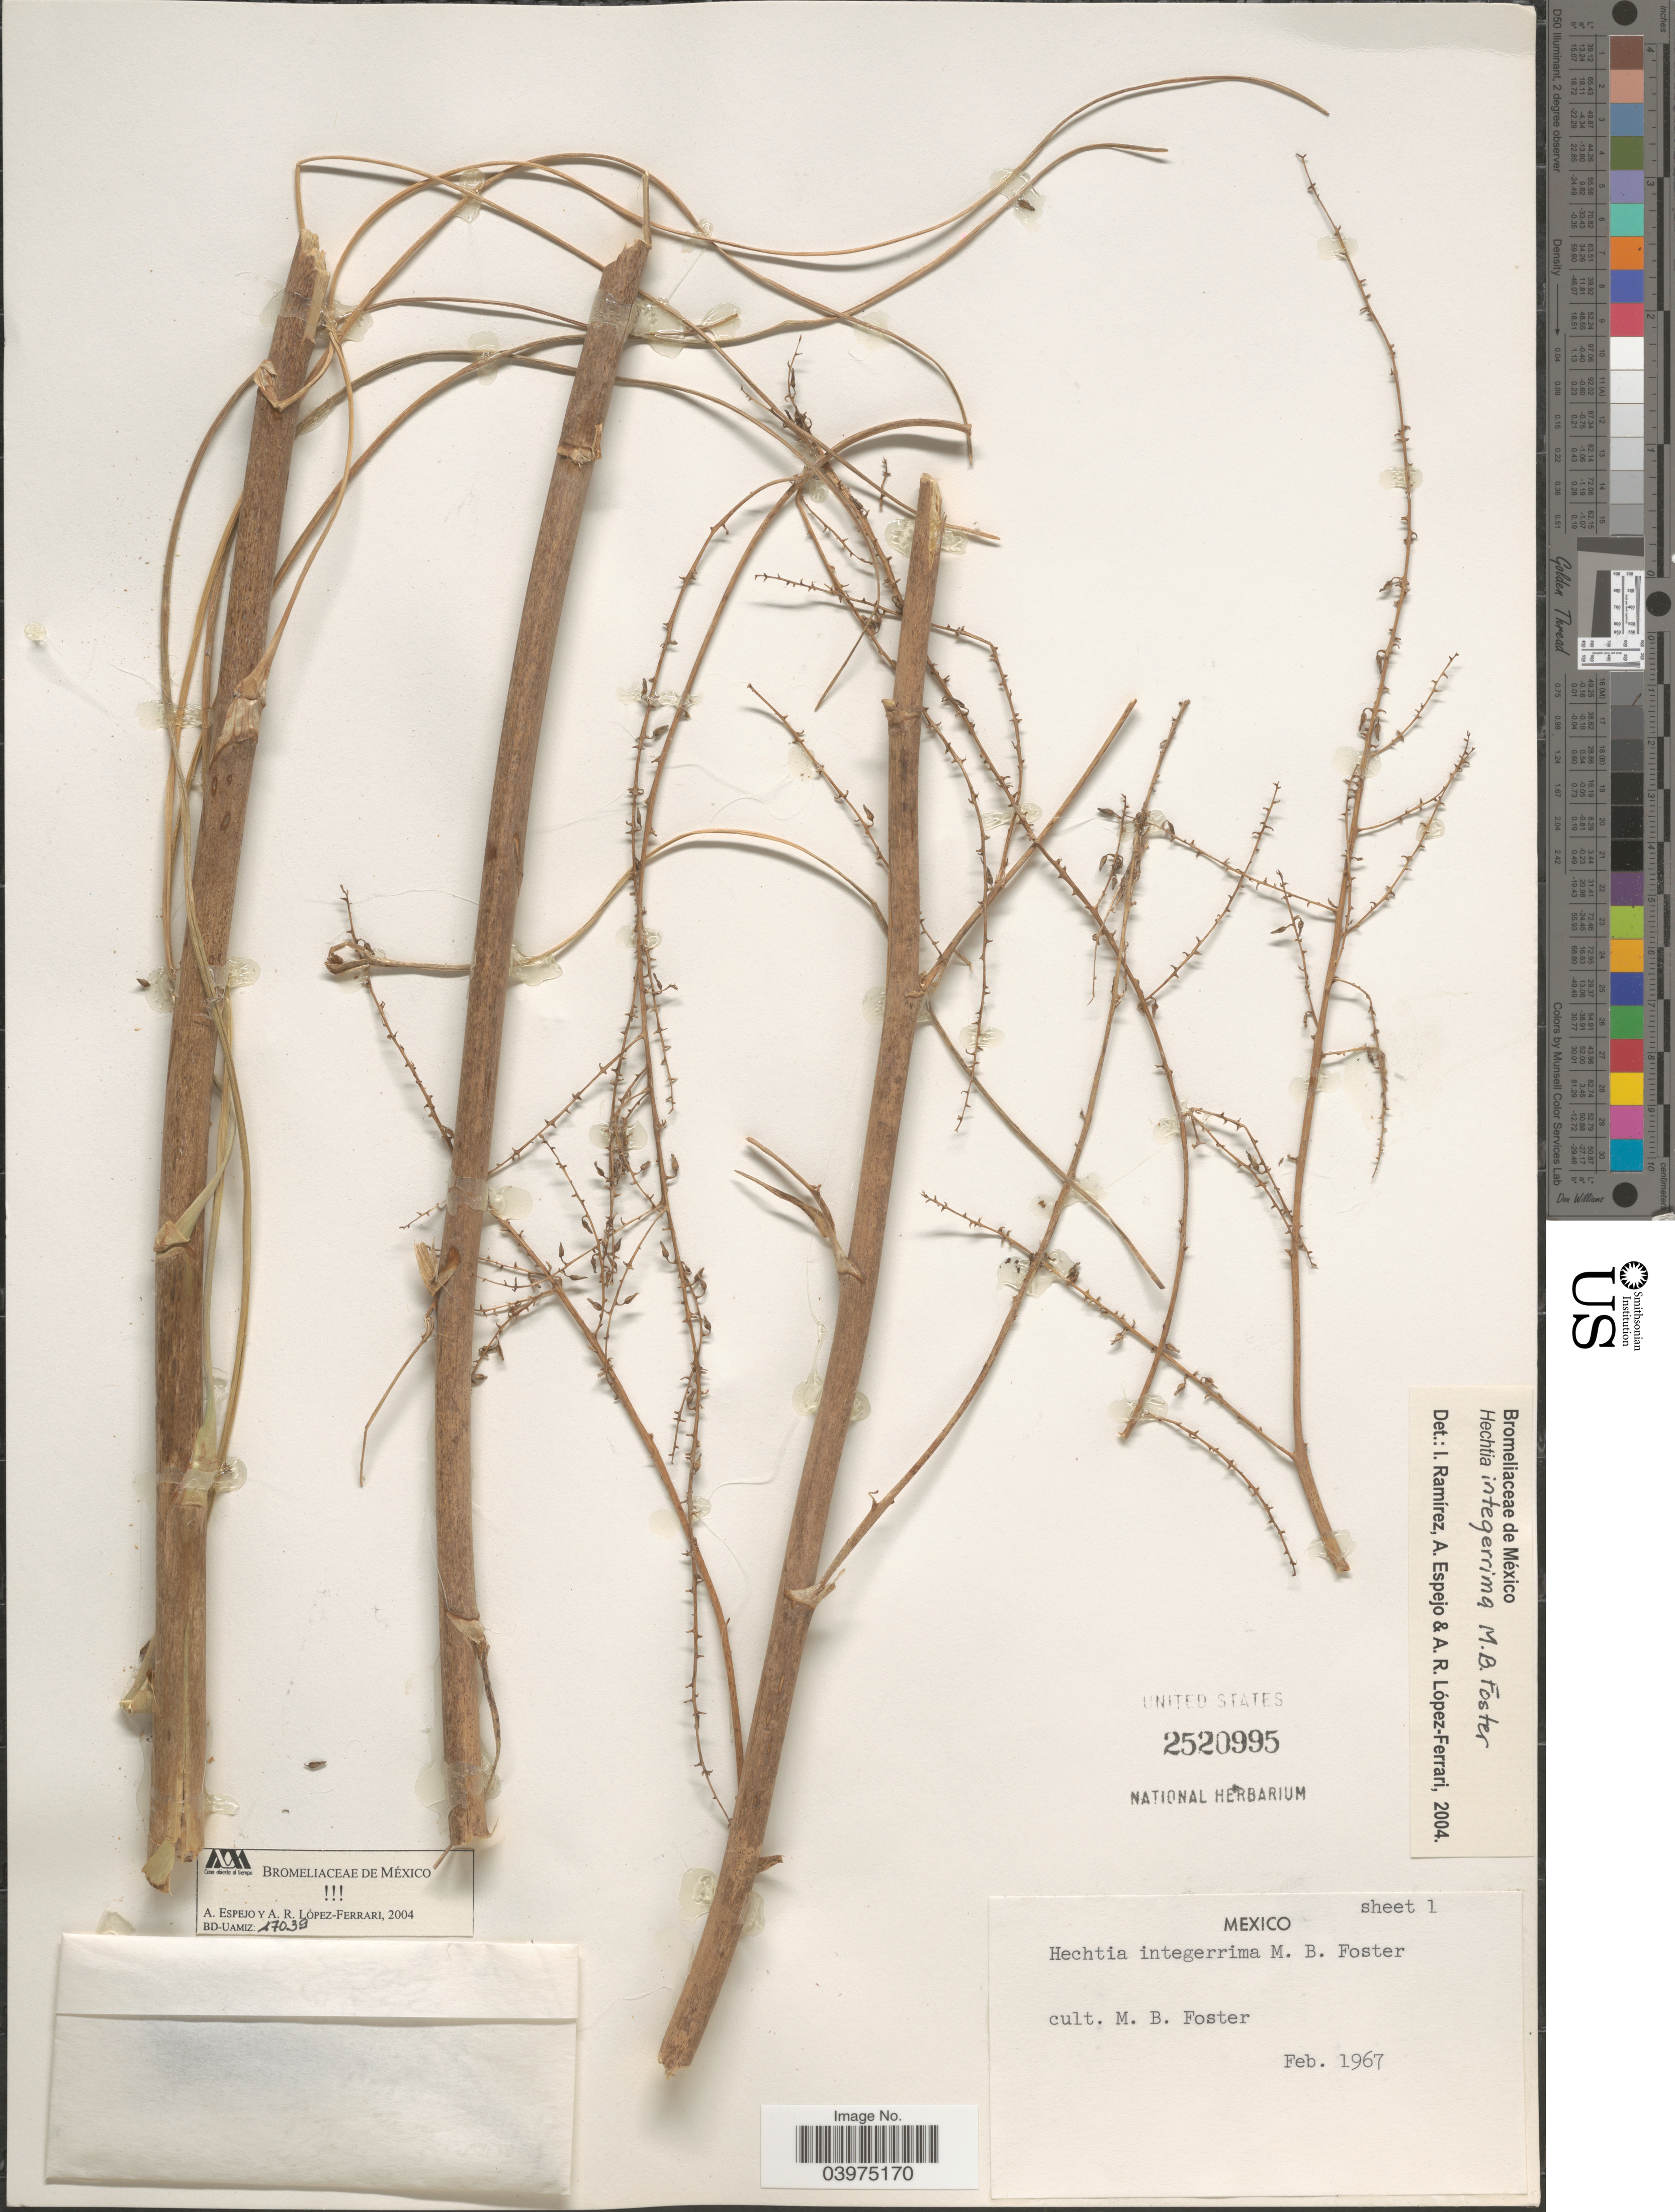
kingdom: Plantae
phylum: Tracheophyta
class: Liliopsida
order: Poales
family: Bromeliaceae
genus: Hechtia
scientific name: Hechtia integerrima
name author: M.B. Foster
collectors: M. B. Foster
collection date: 1967-02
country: Mexico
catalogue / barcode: US 2520995